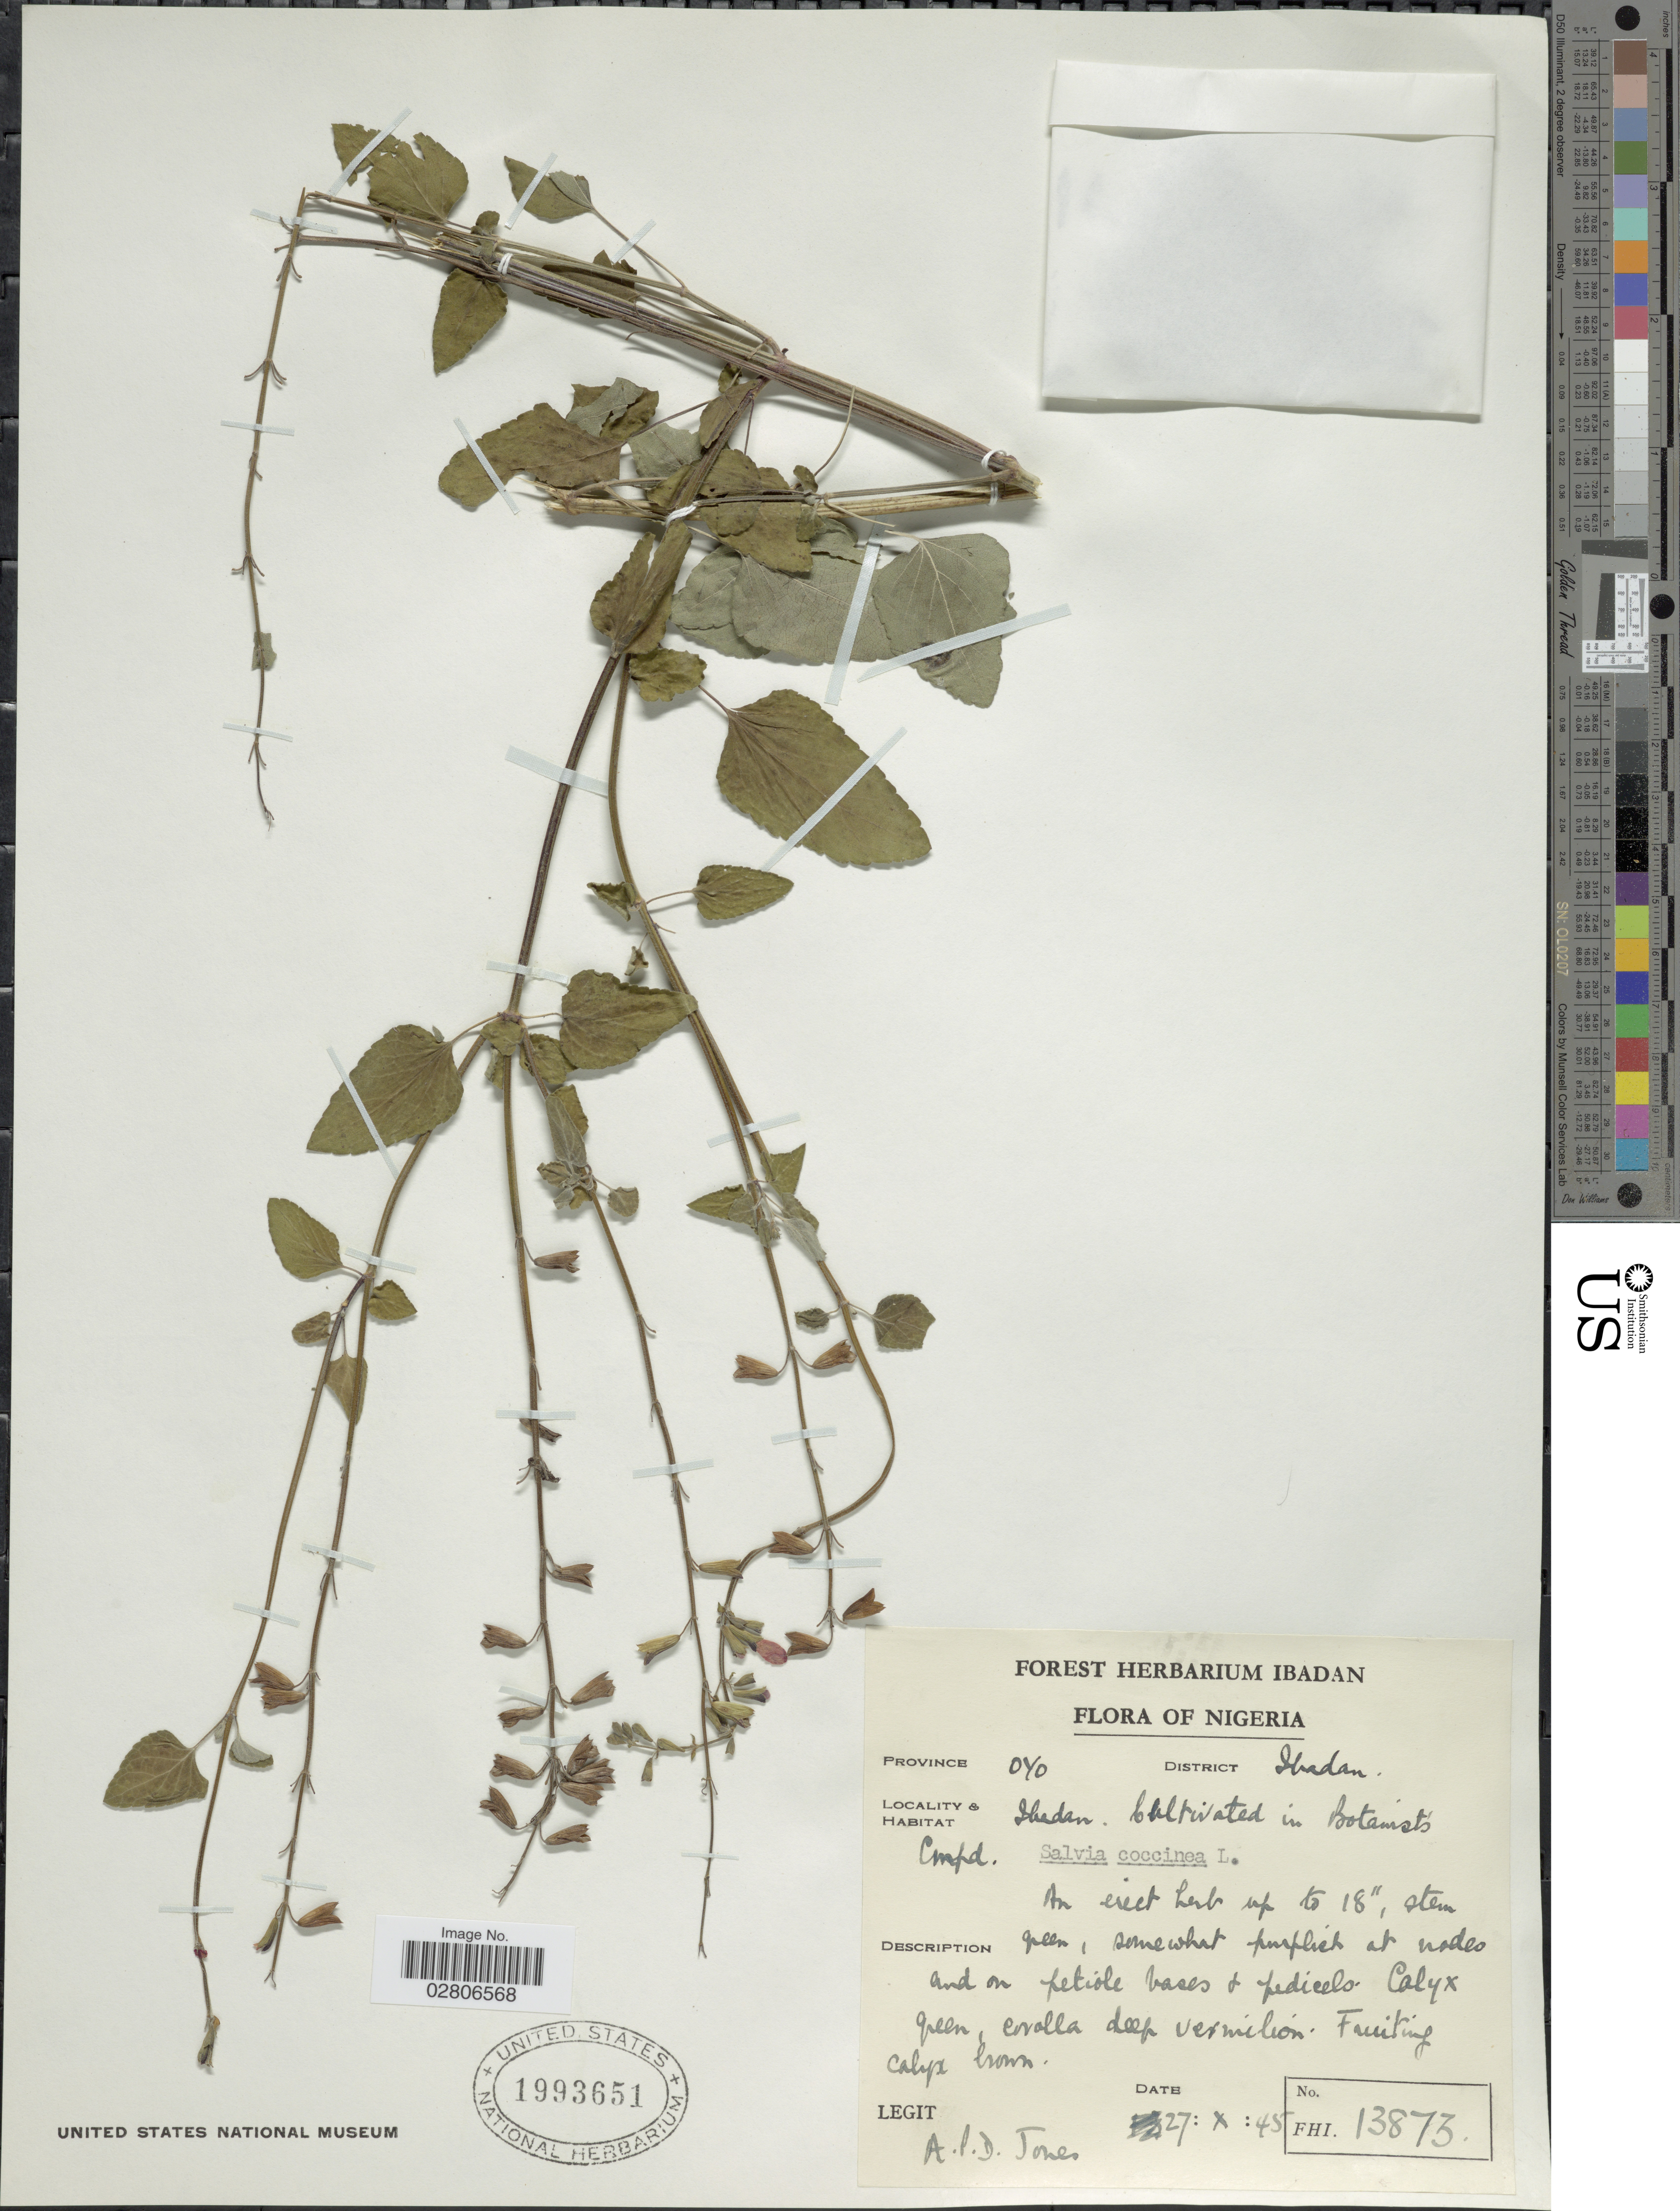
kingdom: Plantae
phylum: Tracheophyta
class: Magnoliopsida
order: Lamiales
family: Lamiaceae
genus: Salvia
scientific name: Salvia coccinea 'Naples Lavender'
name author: L. f. ex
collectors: A. P. Jones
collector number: FHI13873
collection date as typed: Transcribed d/m/y: 27/10/45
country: Nigeria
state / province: Oyo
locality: District Ibadan, Ibadan, Cultivated Botanist's Cmpd.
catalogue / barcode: US 1993651